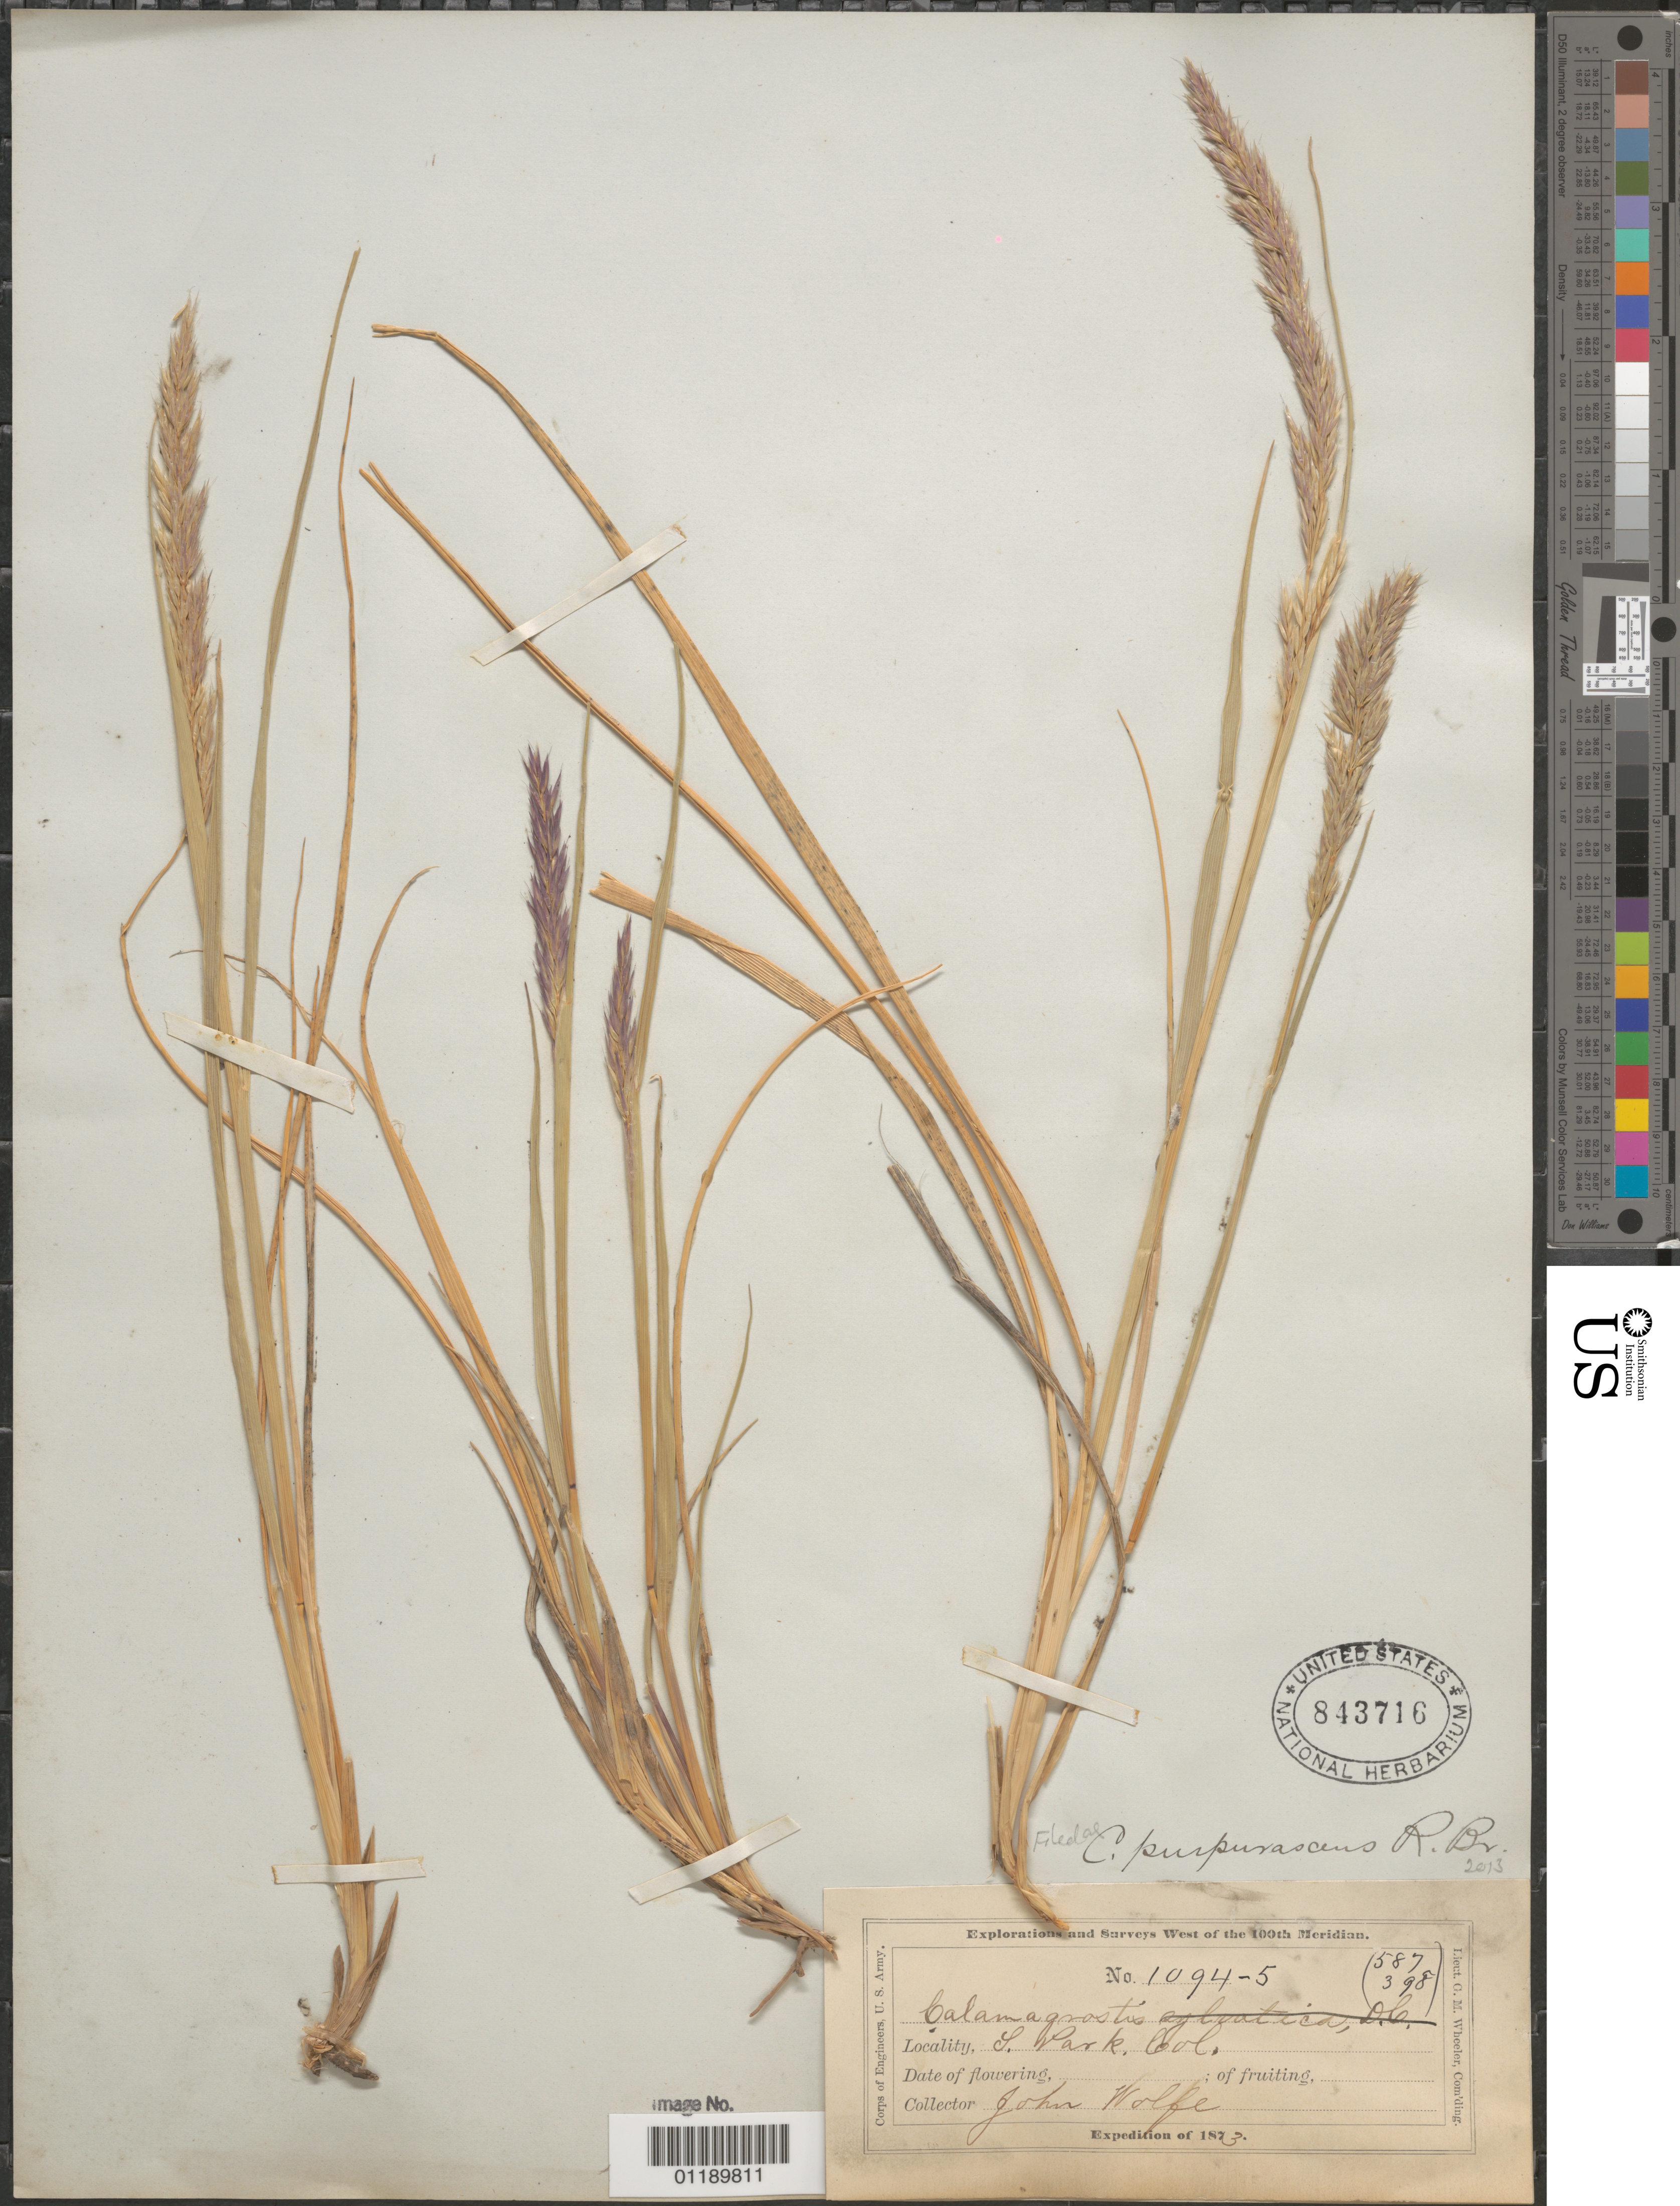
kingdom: Plantae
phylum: Tracheophyta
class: Liliopsida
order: Poales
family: Poaceae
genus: Calamagrostis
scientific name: Calamagrostis purpurascens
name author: R. Br.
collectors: J. Wolf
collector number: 1094-5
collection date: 1873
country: United States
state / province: Colorado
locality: South Park, Col Ter.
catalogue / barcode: US 843716